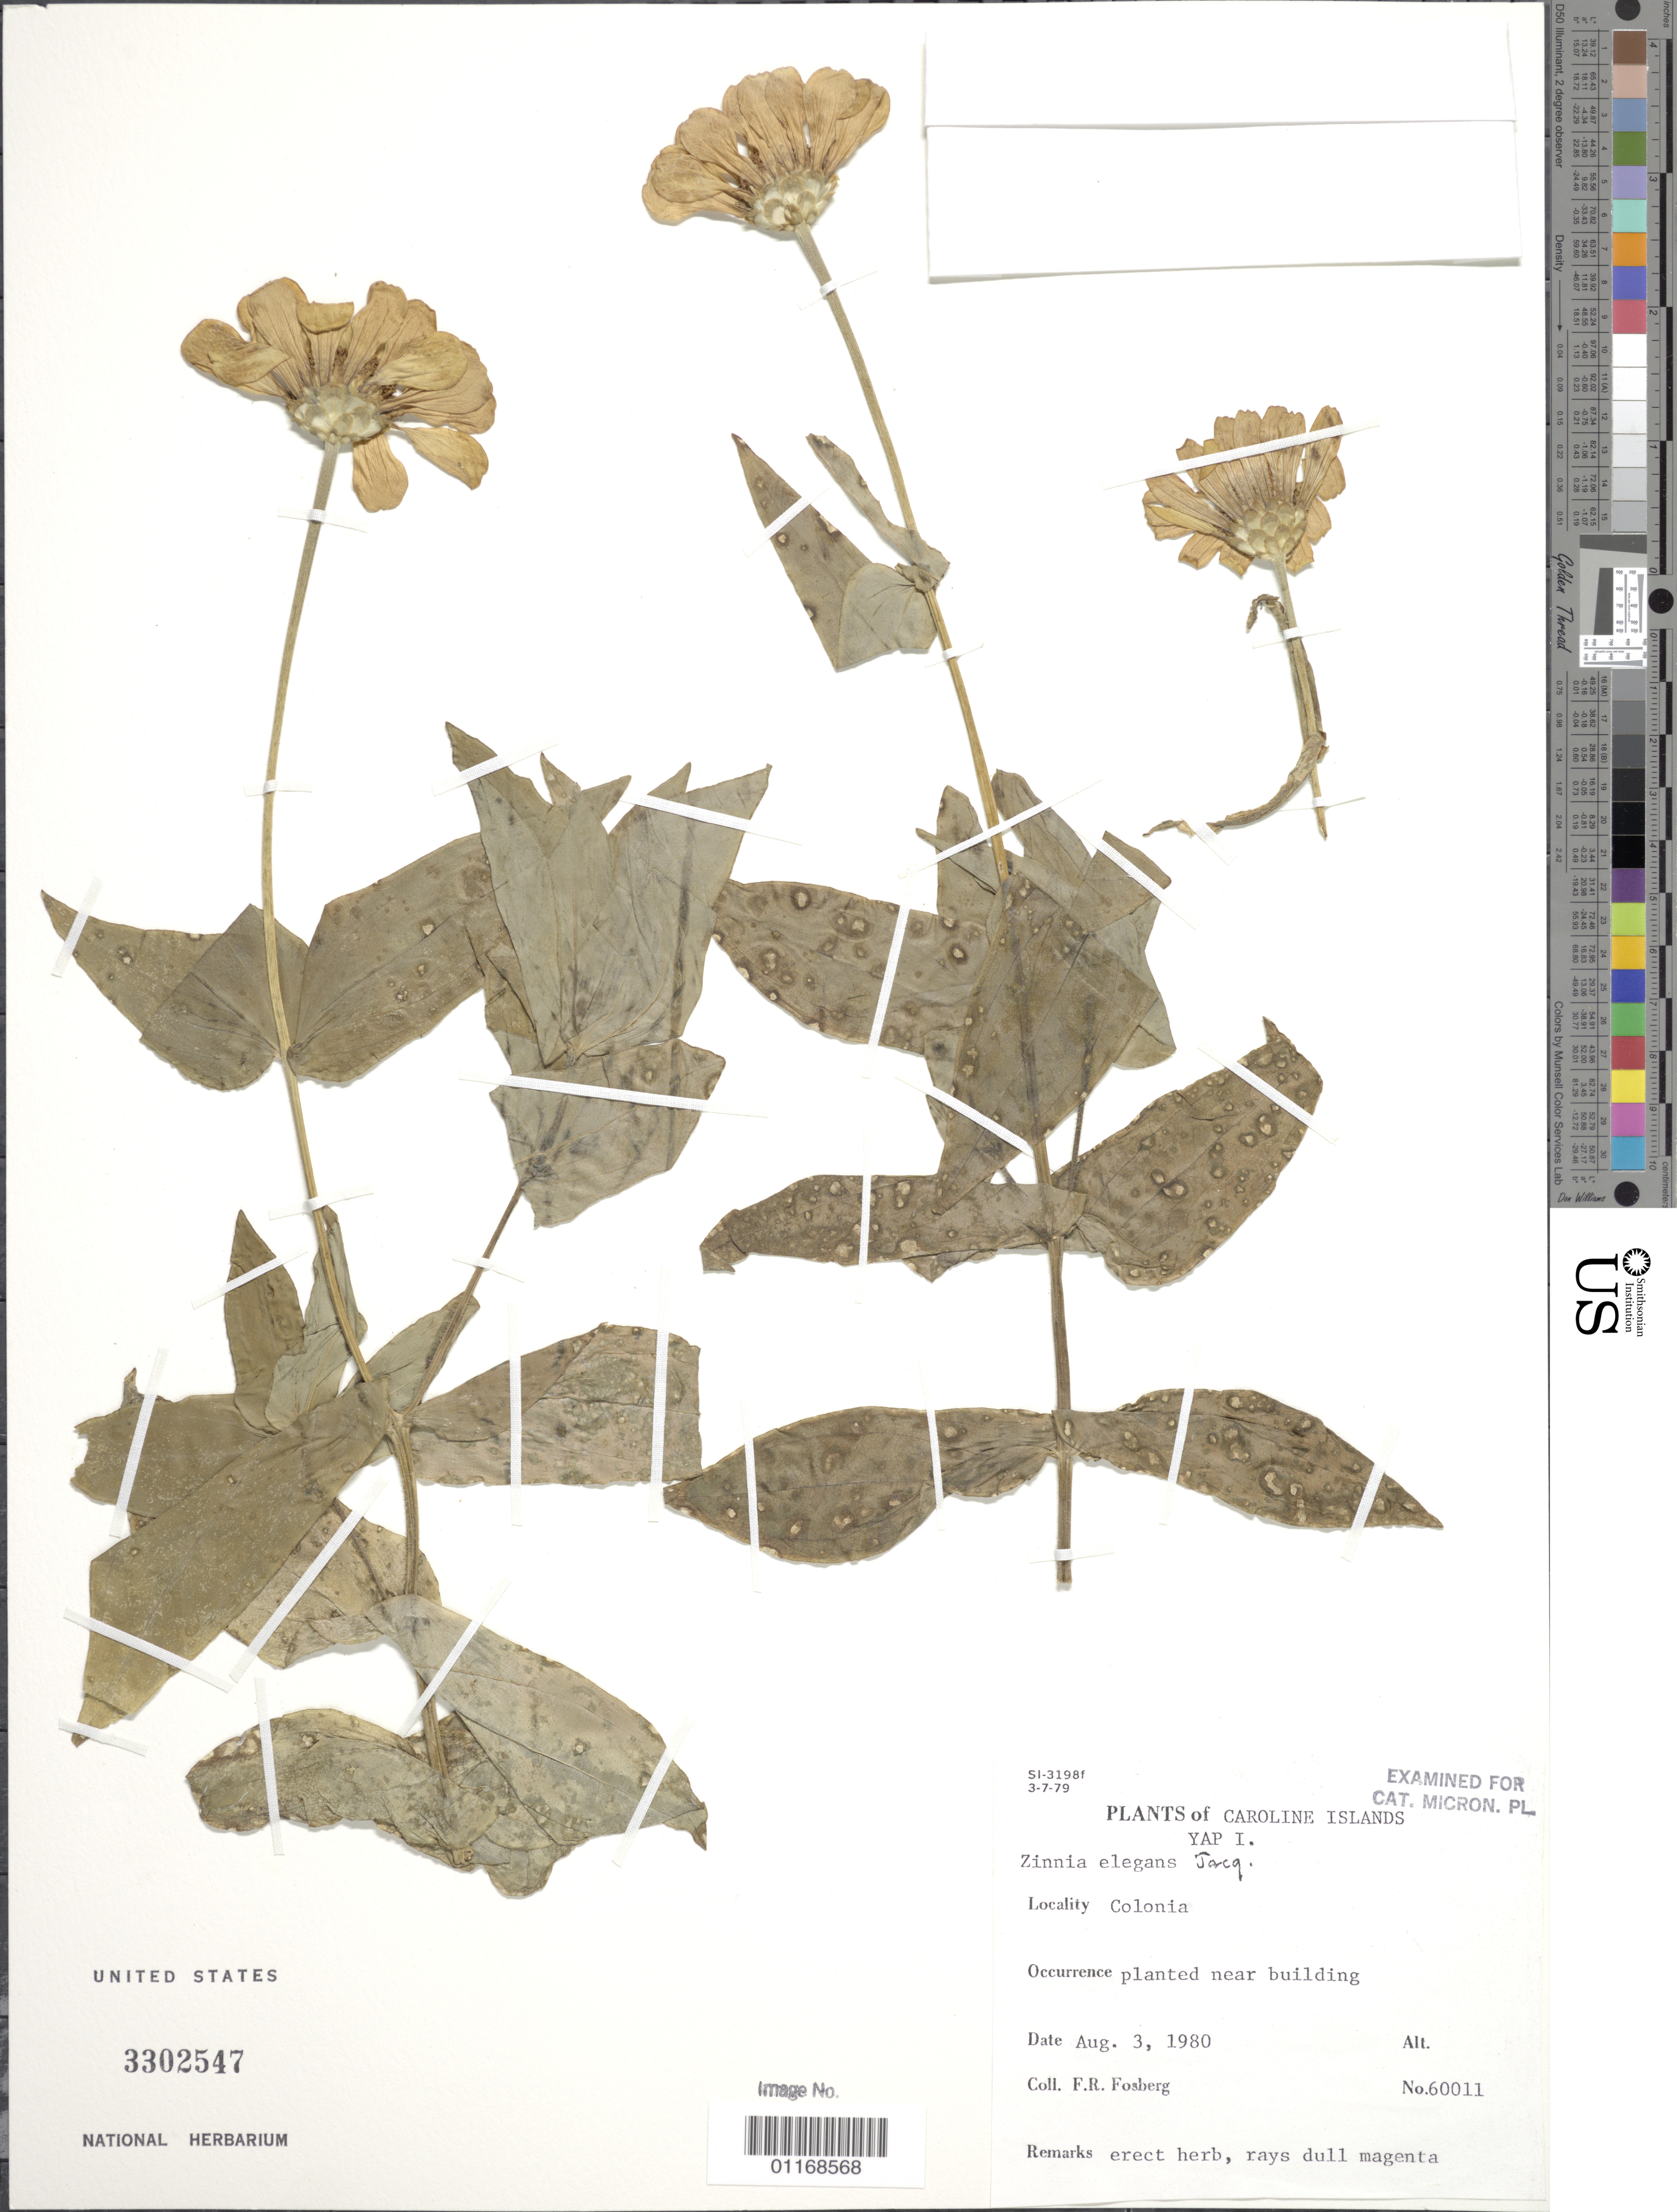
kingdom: Plantae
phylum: Tracheophyta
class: Magnoliopsida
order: Asterales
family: Asteraceae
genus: Zinnia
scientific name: Zinnia elegans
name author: Jacq.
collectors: F. R. Fosberg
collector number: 60011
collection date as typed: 03 Aug 1980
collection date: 1980-08-03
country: Micronesia, Federated States of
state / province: Yap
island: Yap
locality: Colonia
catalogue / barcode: US 3302547